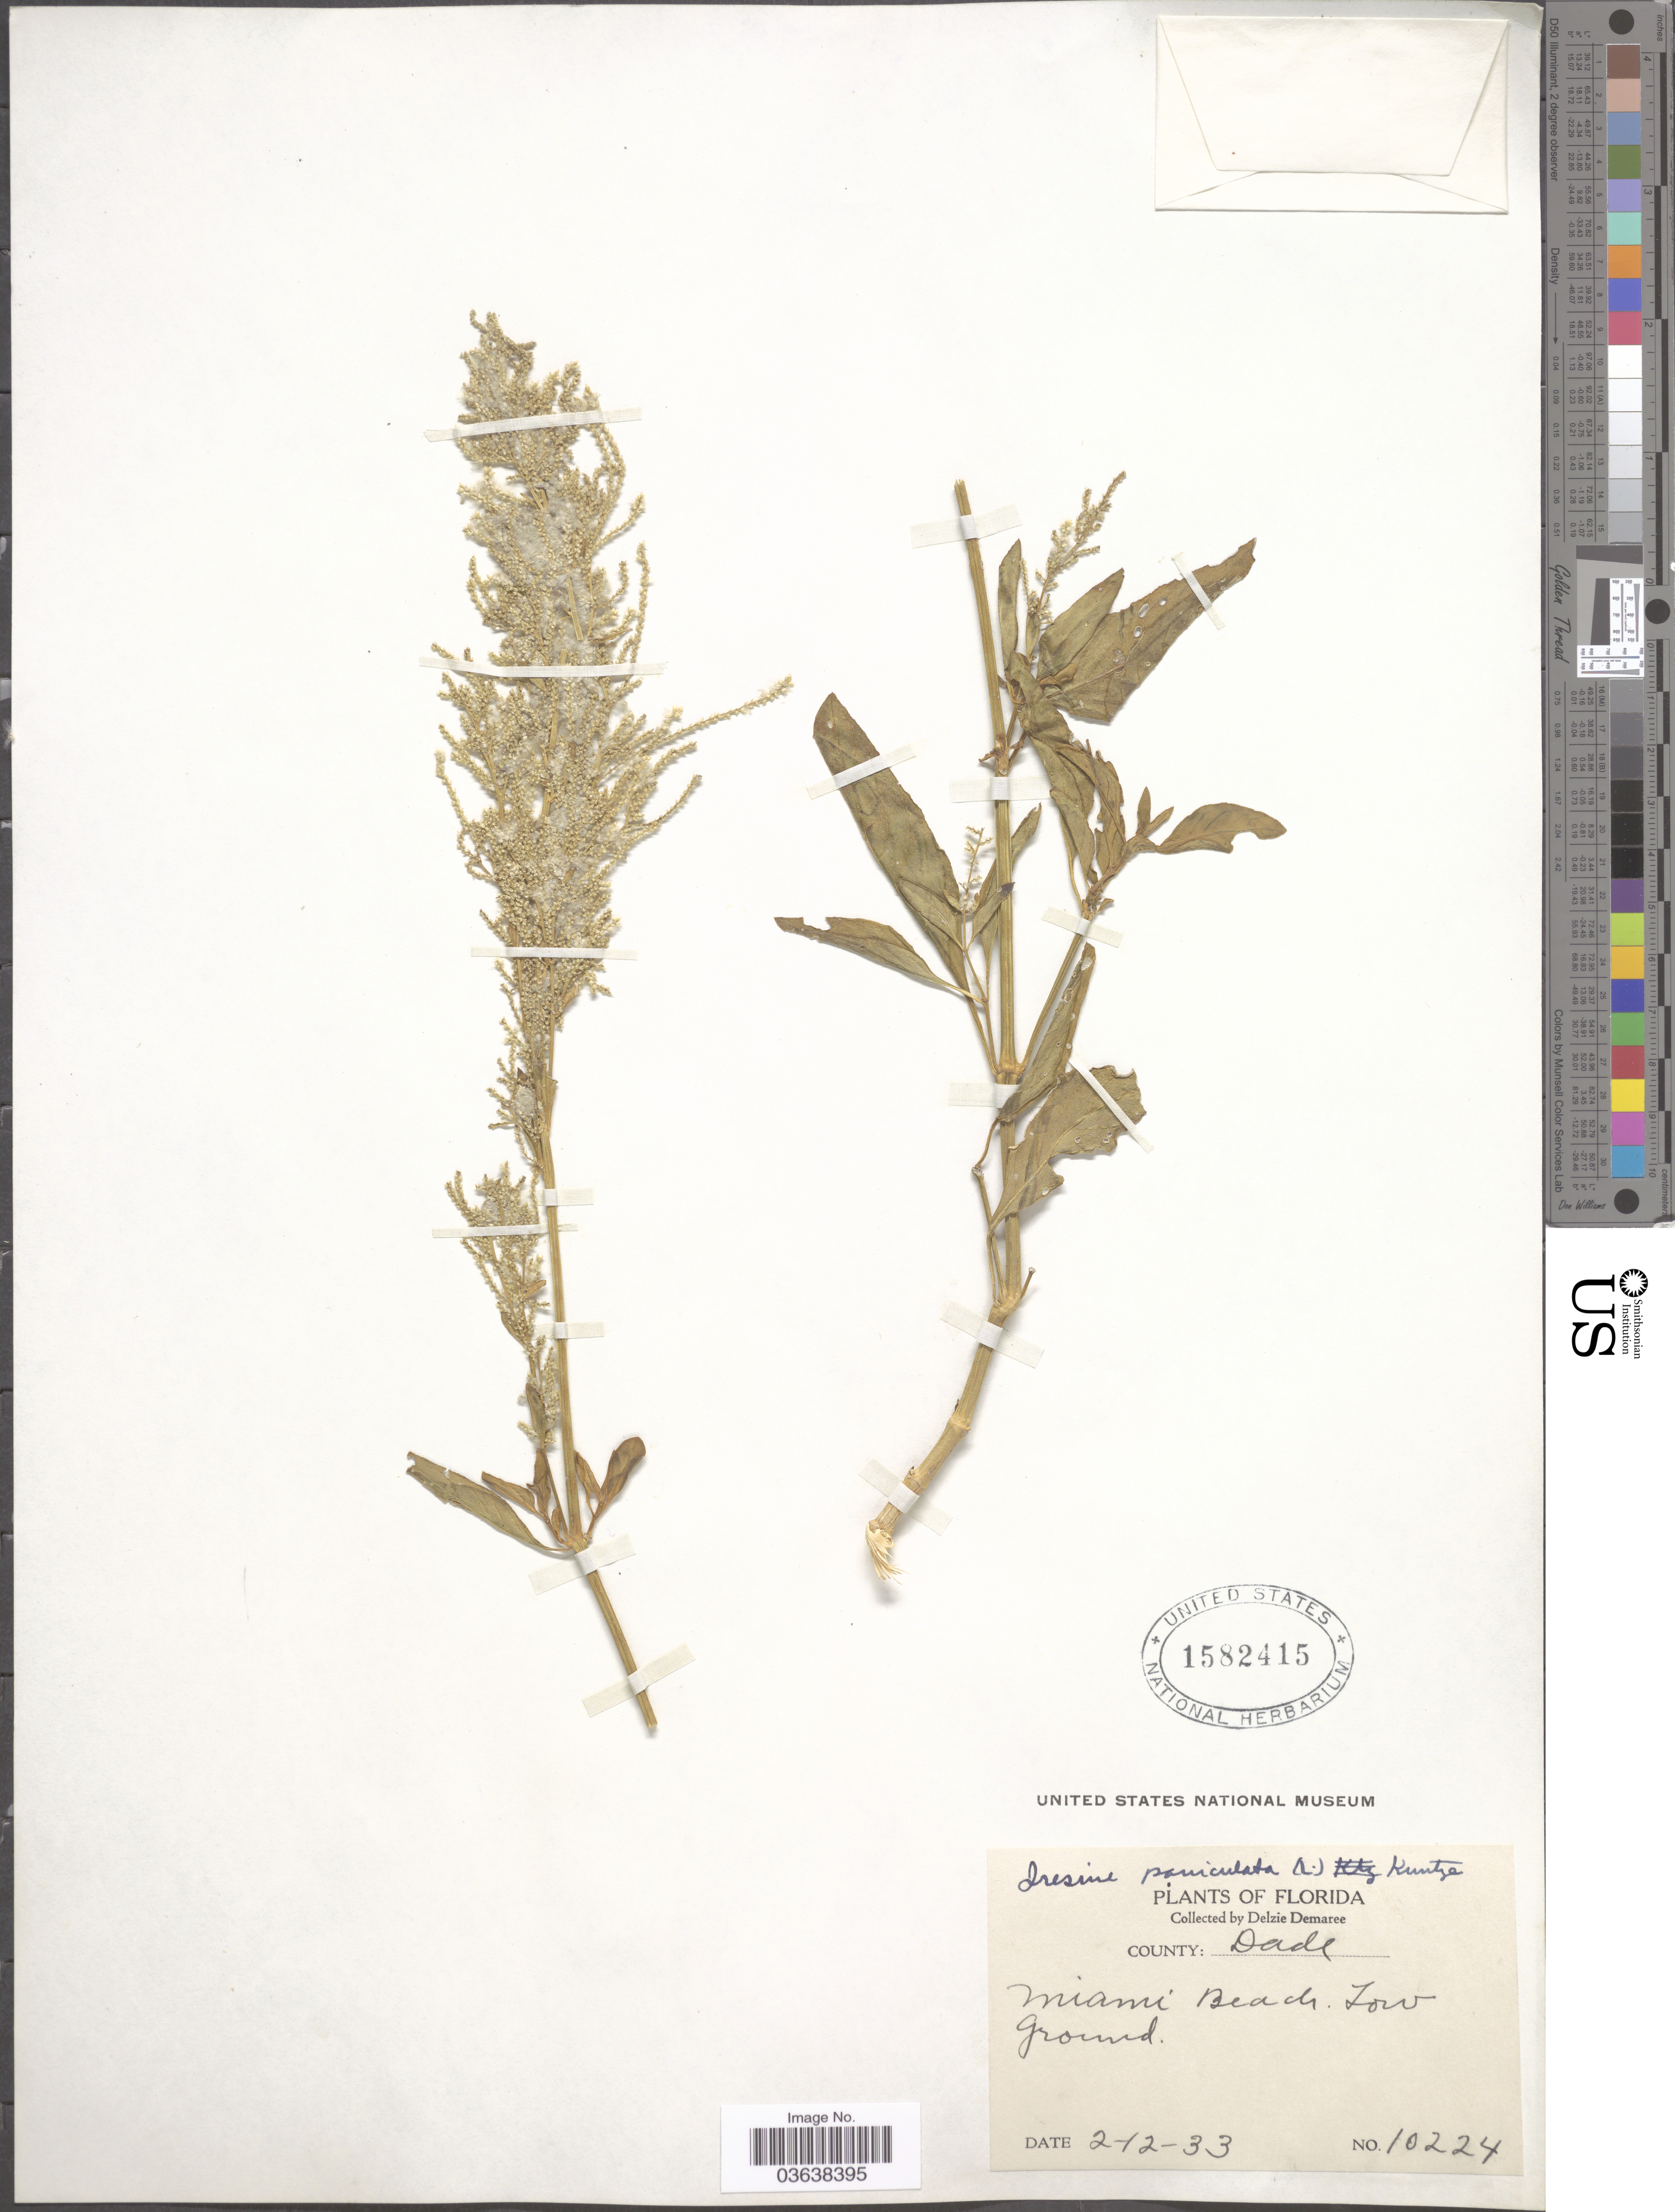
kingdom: Plantae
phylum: Tracheophyta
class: Magnoliopsida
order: Caryophyllales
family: Amaranthaceae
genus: Iresine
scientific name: Iresine celosia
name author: L.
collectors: D. Demaree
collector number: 10224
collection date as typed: Transcribed d/m/y: 12/2/33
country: United States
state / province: Florida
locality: County: Dade. Miami Beads.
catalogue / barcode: US 1582415